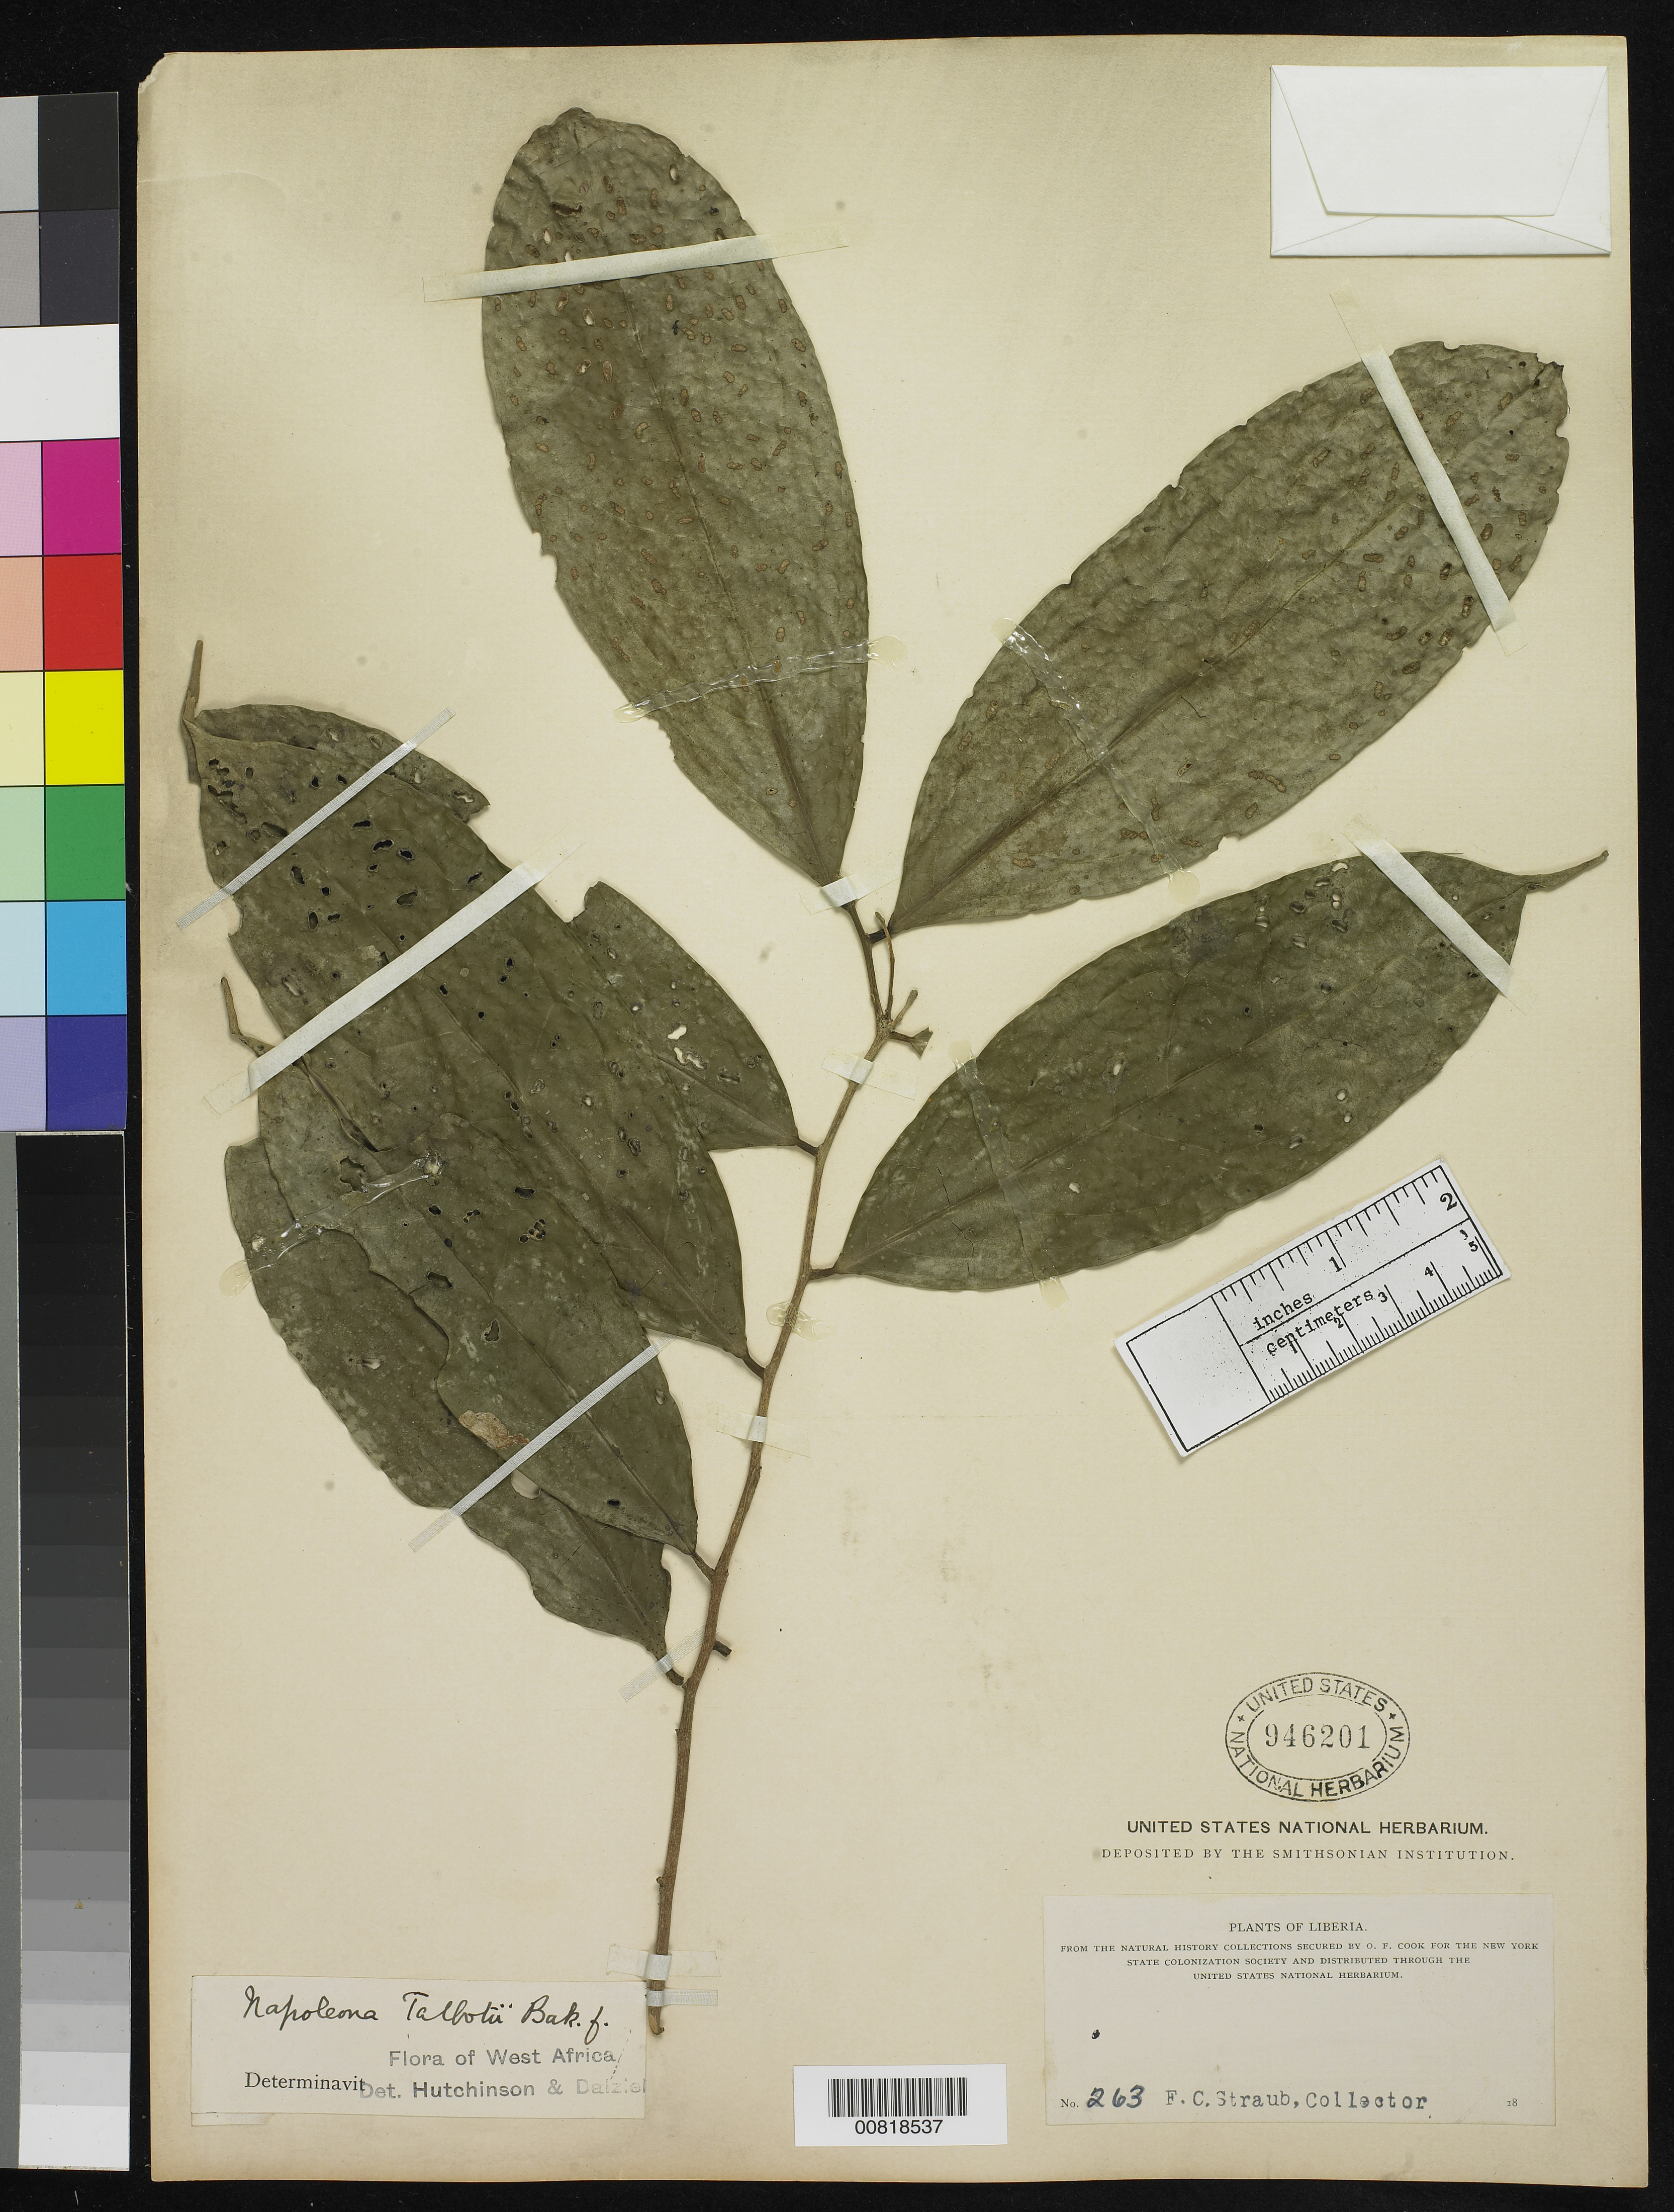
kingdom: Plantae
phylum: Tracheophyta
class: Magnoliopsida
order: Ericales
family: Lecythidaceae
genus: Napoleonaea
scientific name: Napoleonaea talbotii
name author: Baker f.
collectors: F. Straub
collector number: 263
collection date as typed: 18--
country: Liberia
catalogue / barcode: US 946201